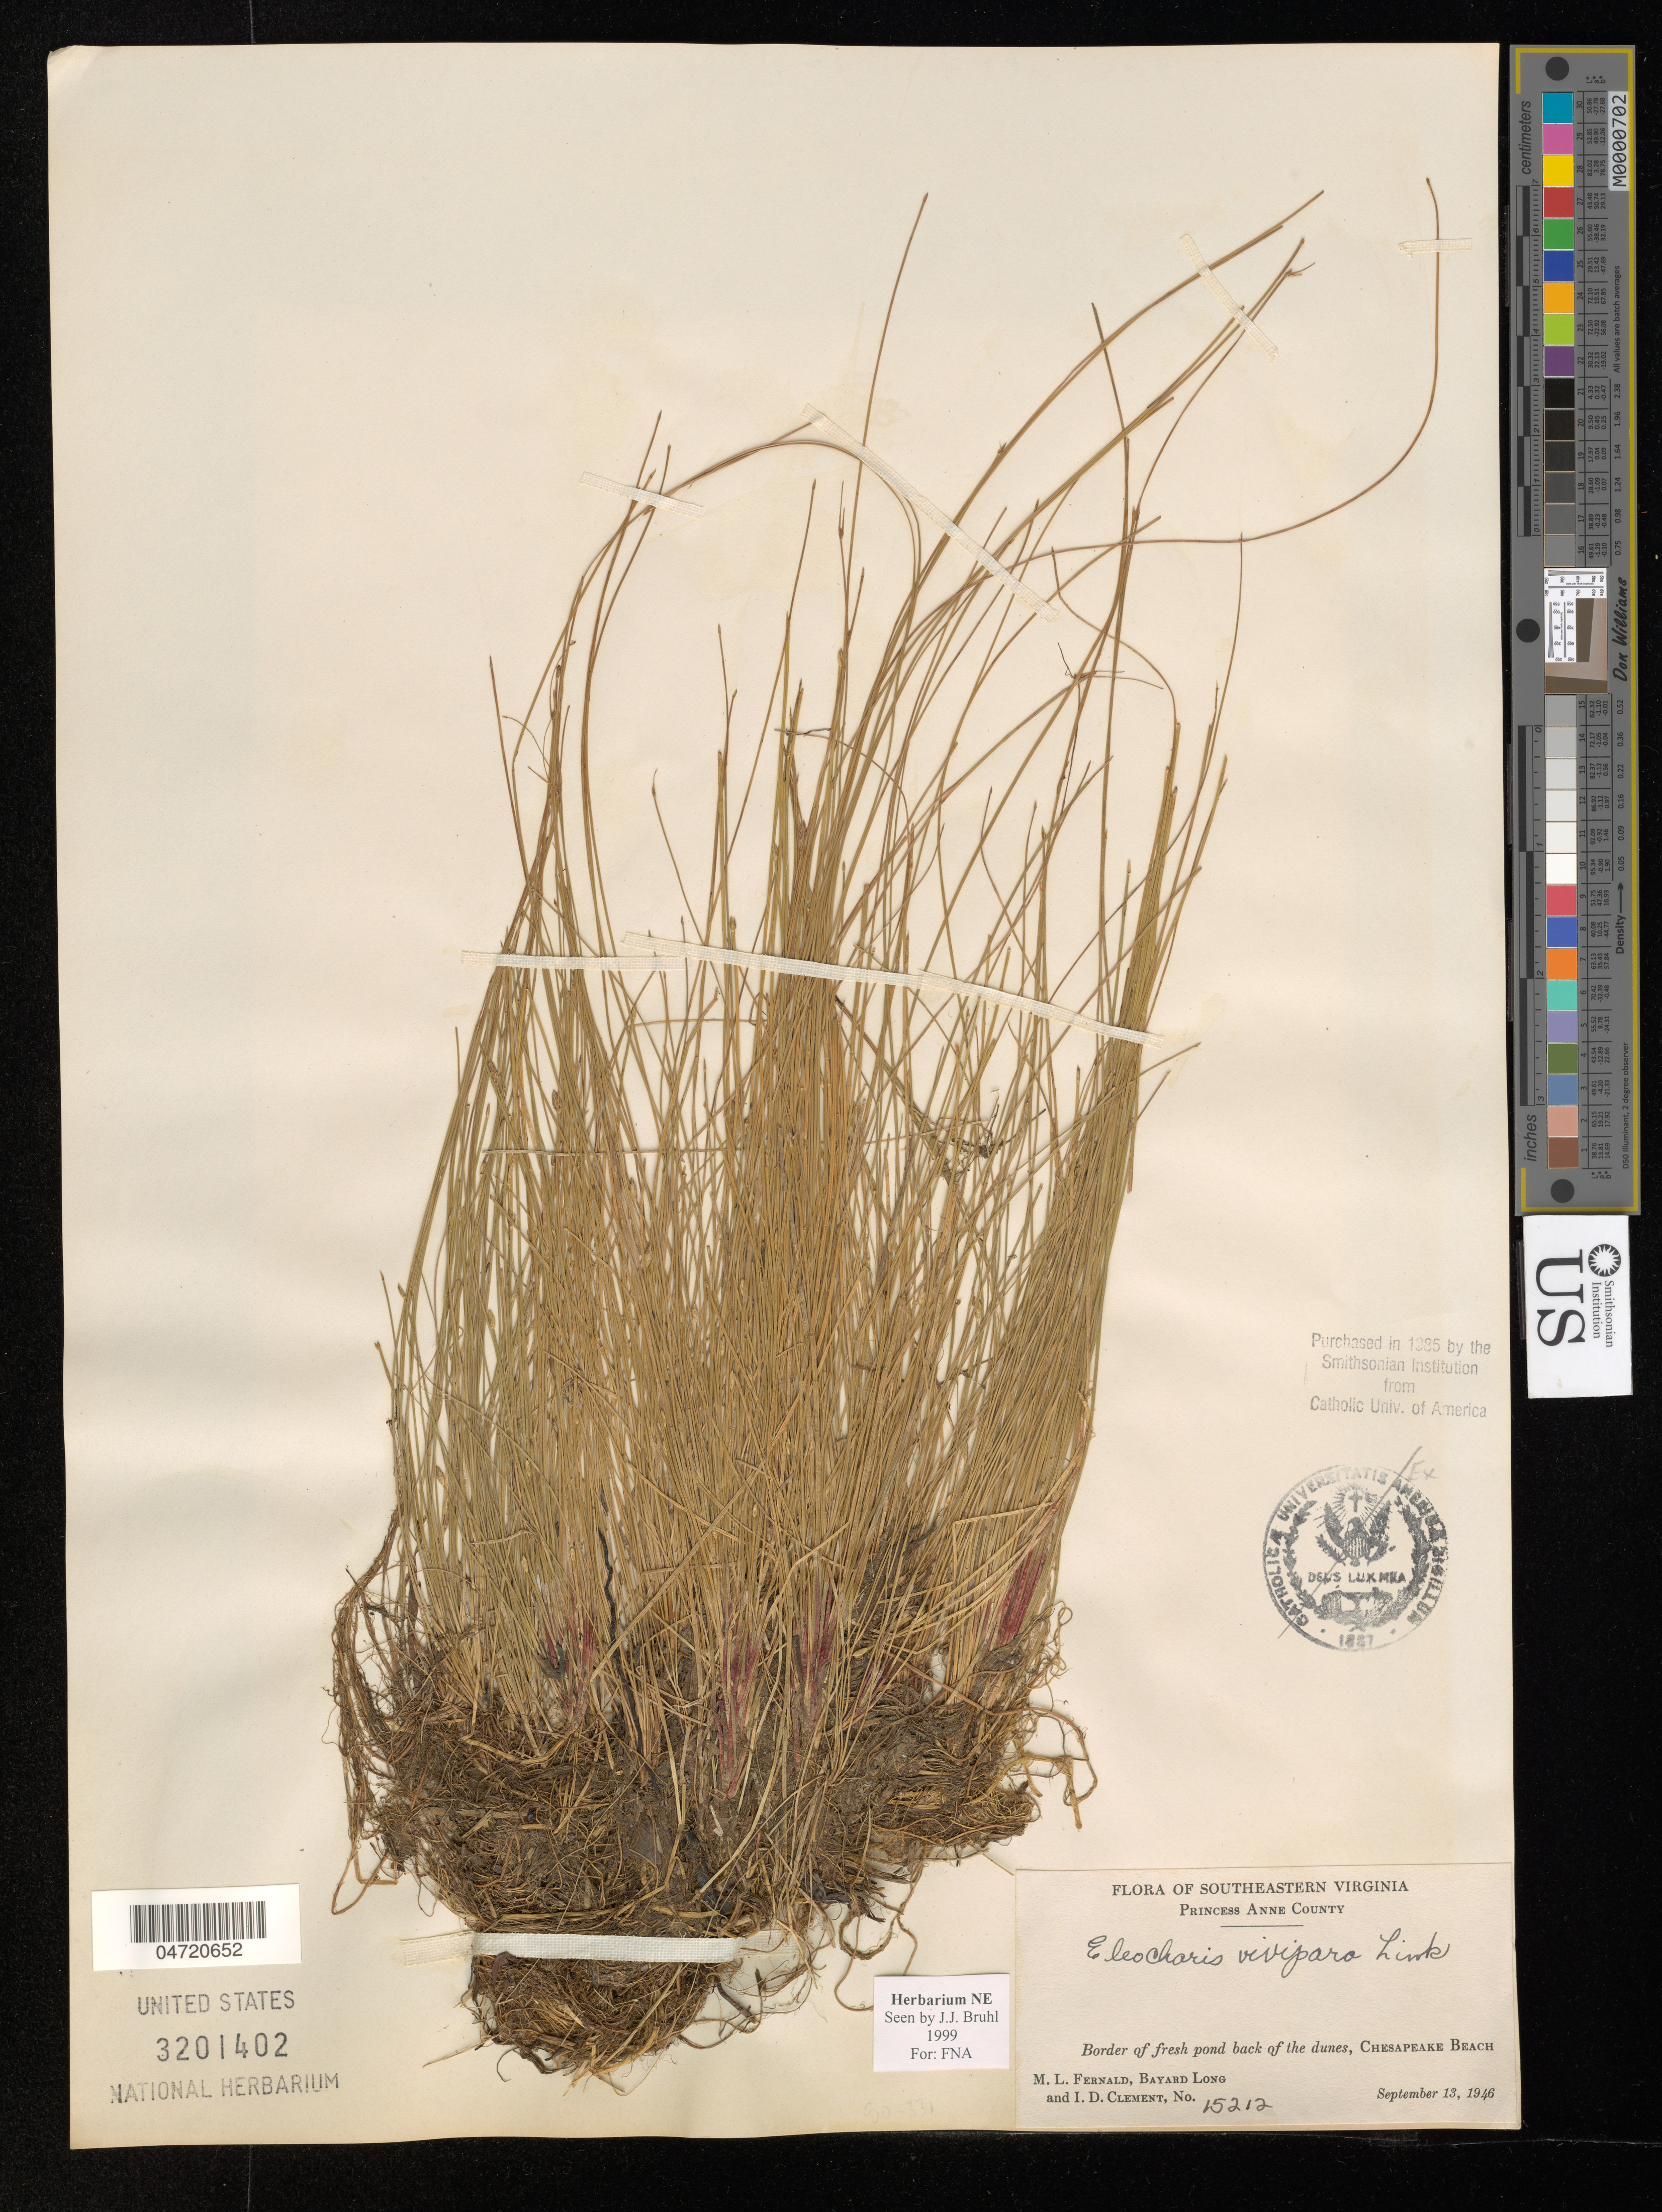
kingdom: Plantae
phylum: Tracheophyta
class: Liliopsida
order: Poales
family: Cyperaceae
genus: Eleocharis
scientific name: Eleocharis vivipara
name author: Link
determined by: Bruhl, J. J., (NE), University of New England (AUSTRALIA)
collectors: M. L. Fernald, B. H. Long & I. Clement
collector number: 15212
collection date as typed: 13 Sep 1946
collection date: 1946-09-13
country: United States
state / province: Virginia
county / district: City of Virginia Beach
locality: Chesapeake Beach, Princess Anne County. [princess anne county is now part of City of Virginia Beach.]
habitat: Border of fresh pond back of the dunes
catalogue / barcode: US 3201402